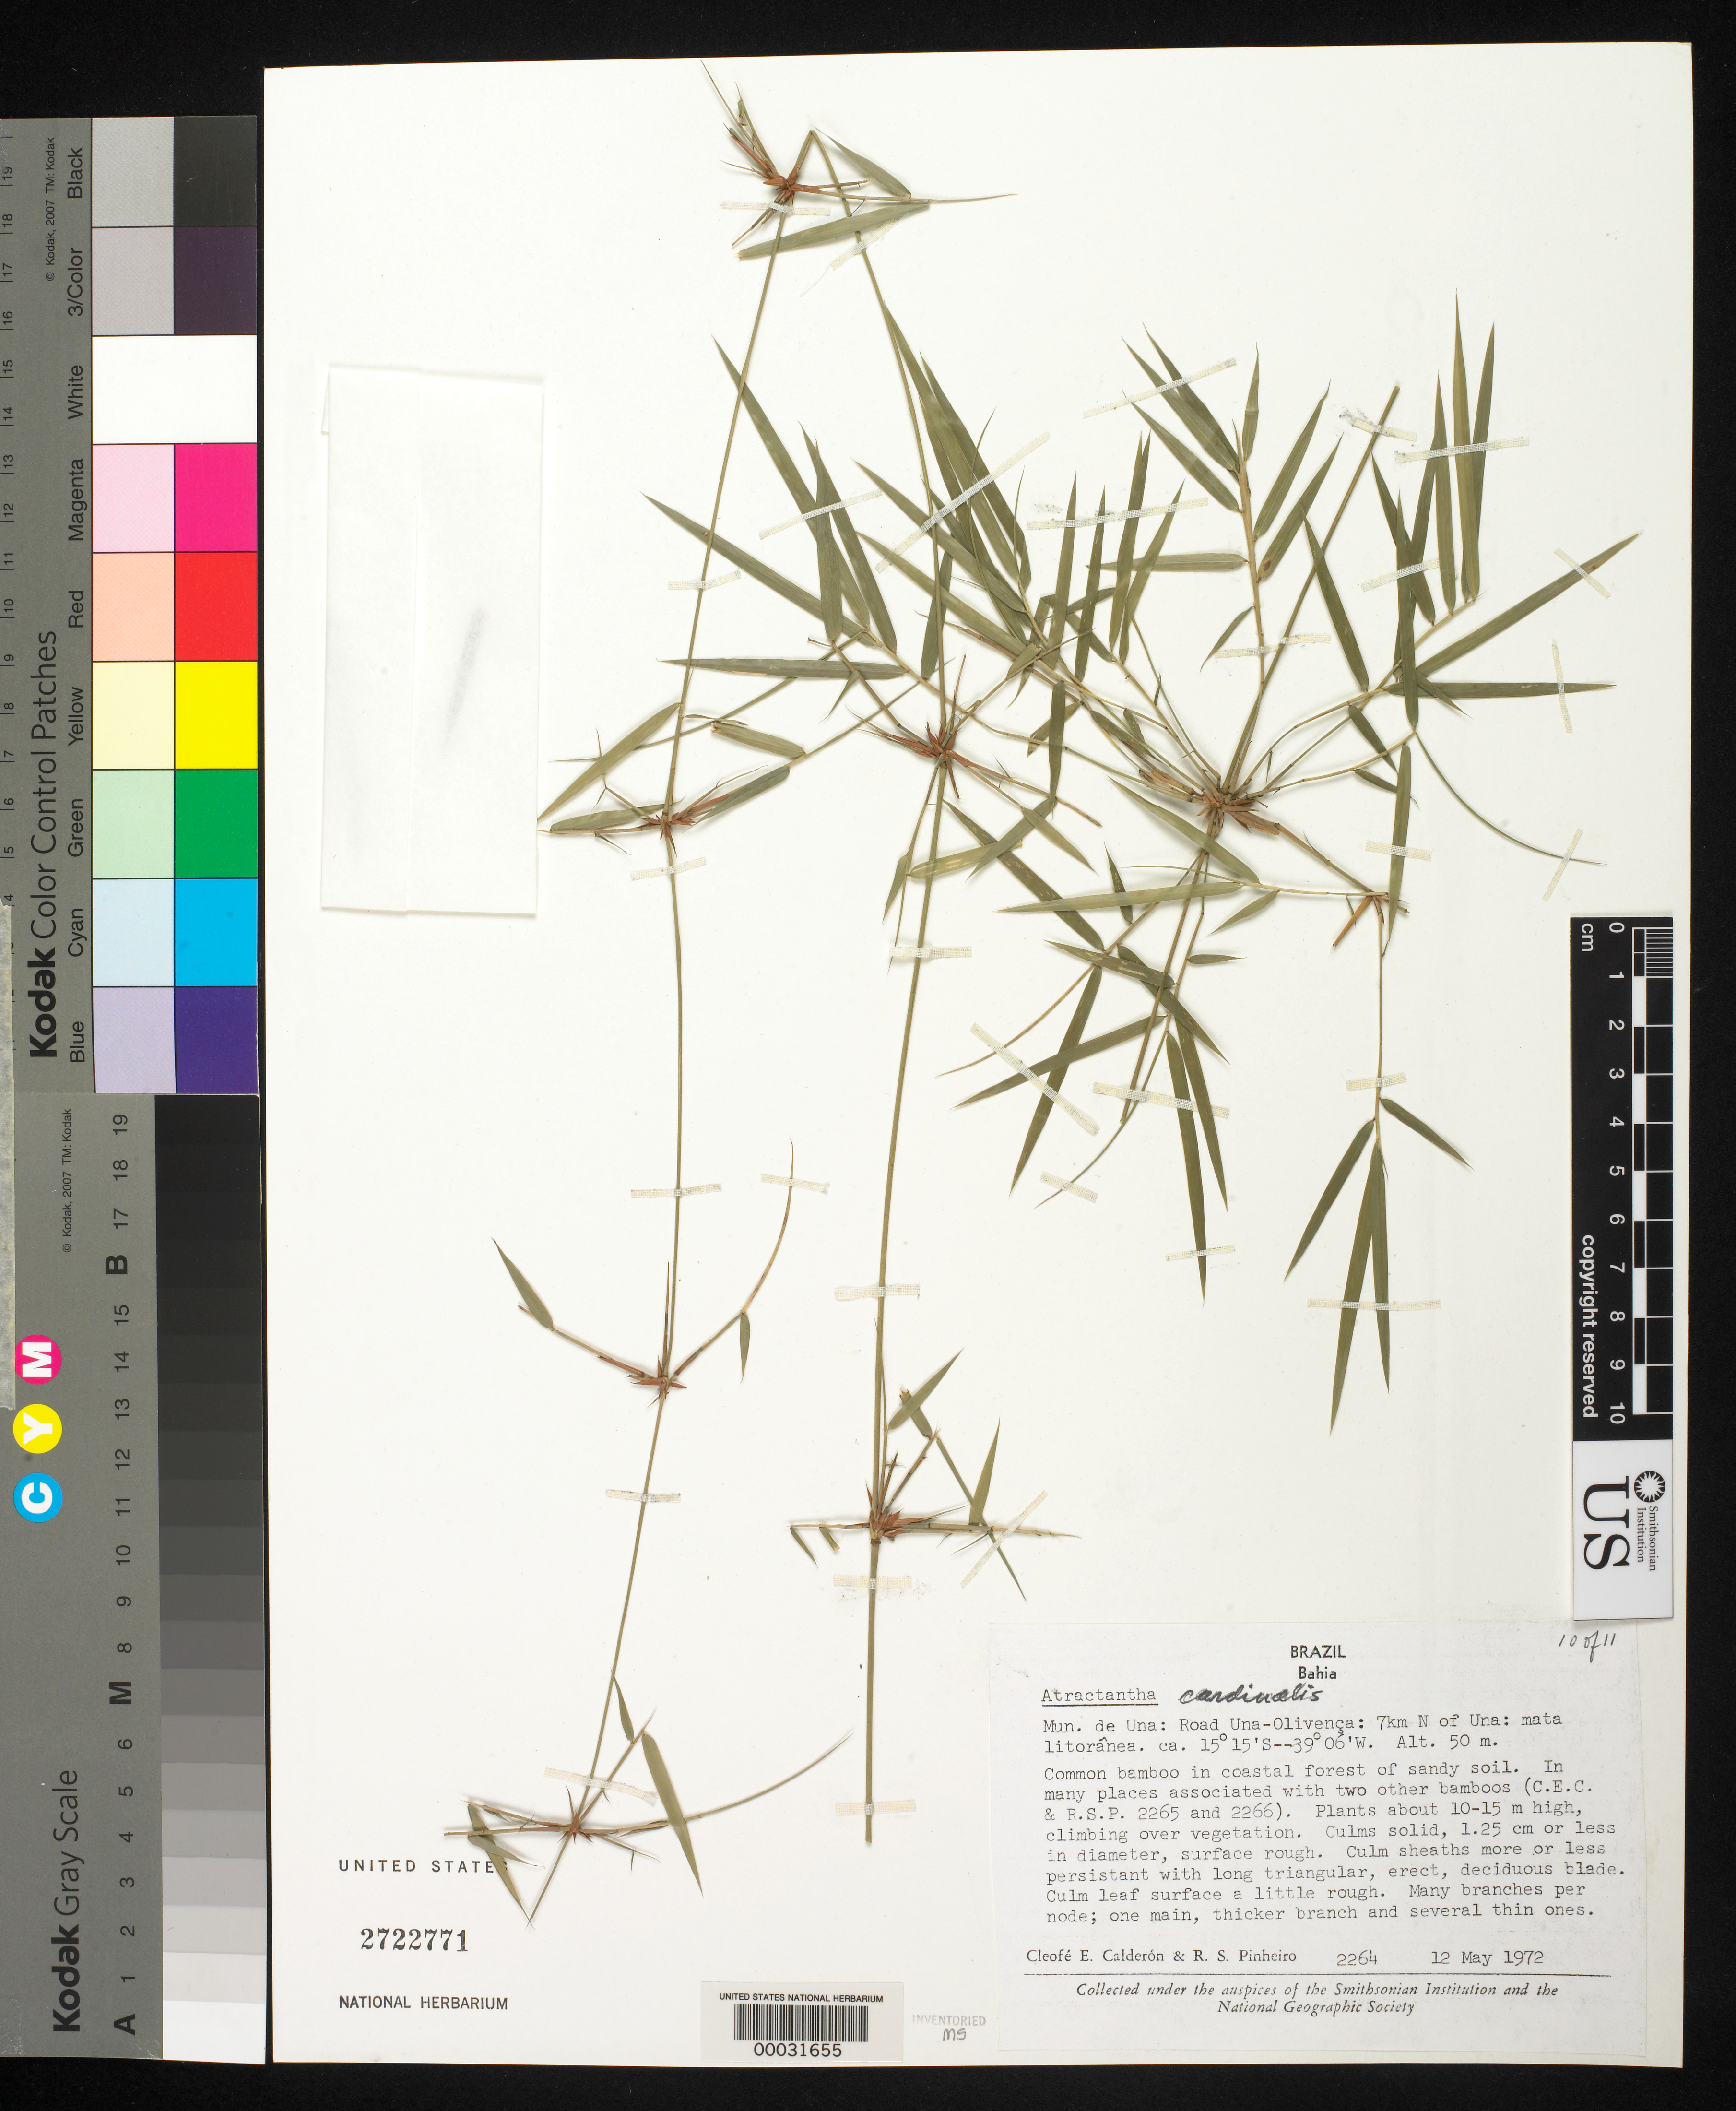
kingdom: Plantae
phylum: Tracheophyta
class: Liliopsida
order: Poales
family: Poaceae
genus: Atractantha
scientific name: Atractantha cardinalis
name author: Judz.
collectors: C. E. Calderón & R. S. Pinheiro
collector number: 2264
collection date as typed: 12 May 1972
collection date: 1972-05-12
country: Brazil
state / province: Bahia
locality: Una, olivenca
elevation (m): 50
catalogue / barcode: US 2722771